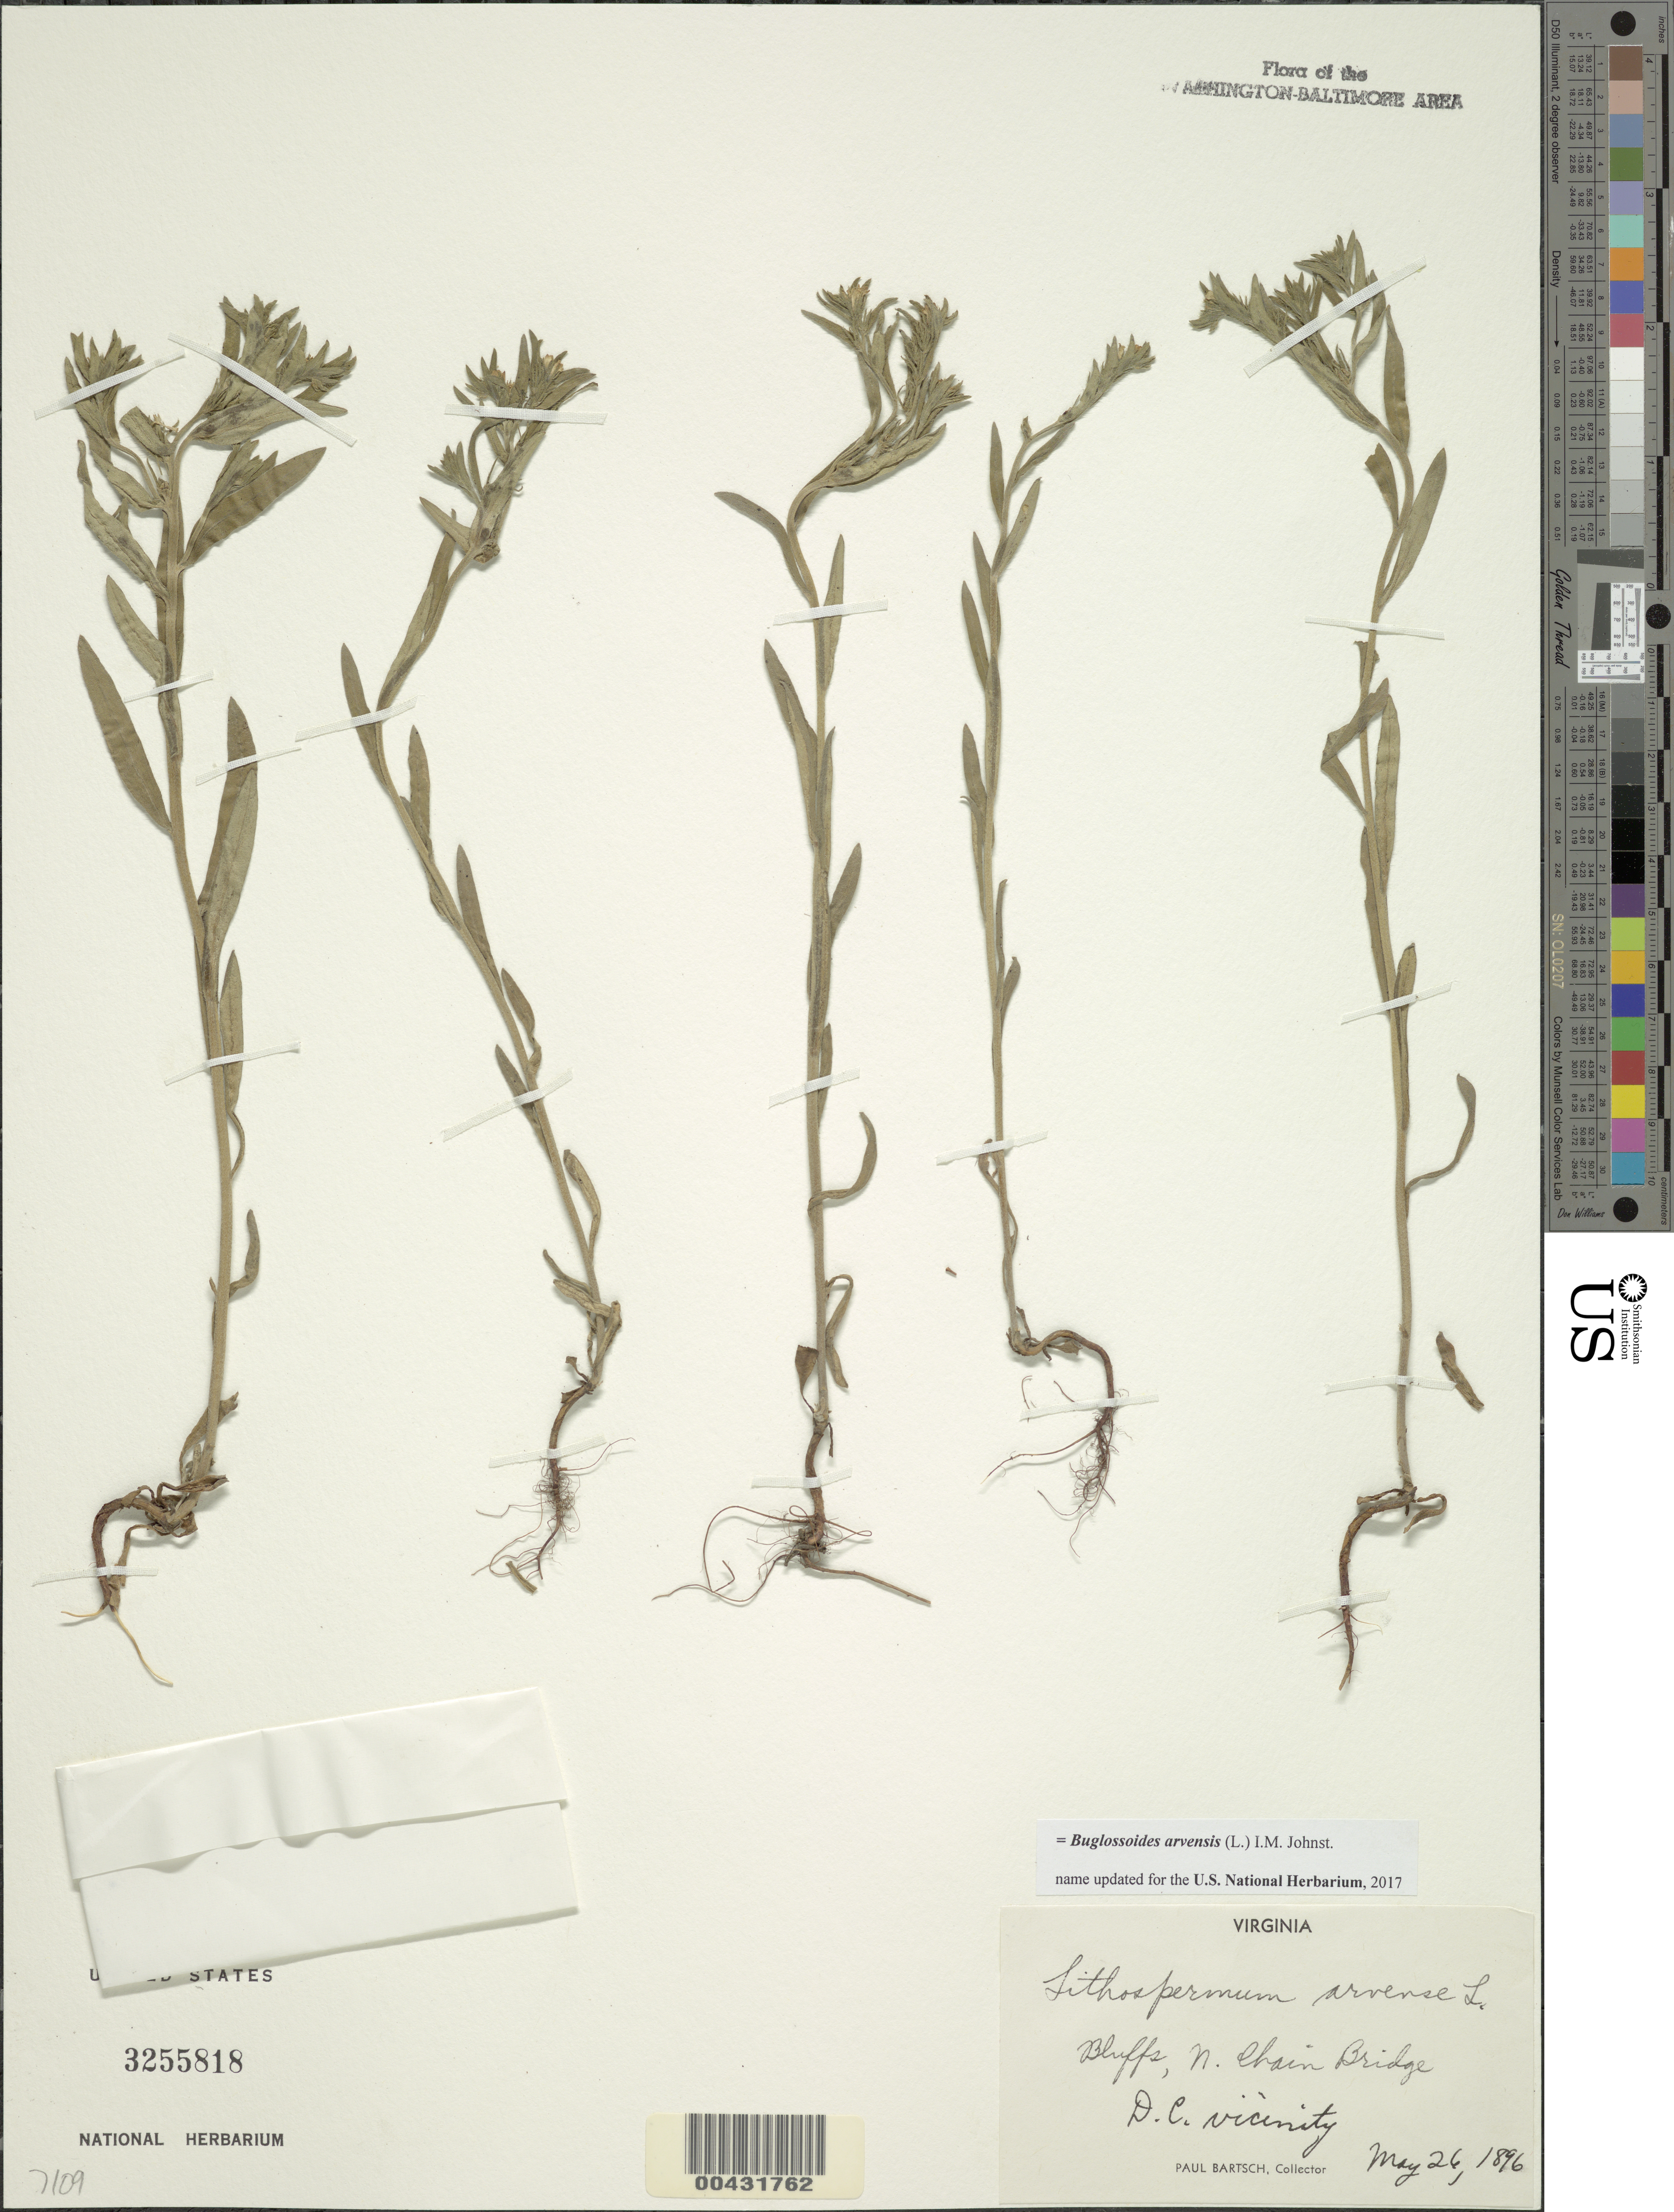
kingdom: Plantae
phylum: Tracheophyta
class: Magnoliopsida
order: Boraginales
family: Boraginaceae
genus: Buglossoides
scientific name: Buglossoides arvensis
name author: (L.) I.M. Johnst.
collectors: P. Bartsch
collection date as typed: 26 May 1896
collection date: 1896-05-26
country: United States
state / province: Virginia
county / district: Arlington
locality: N of Chain Bridge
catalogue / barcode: US 3255818